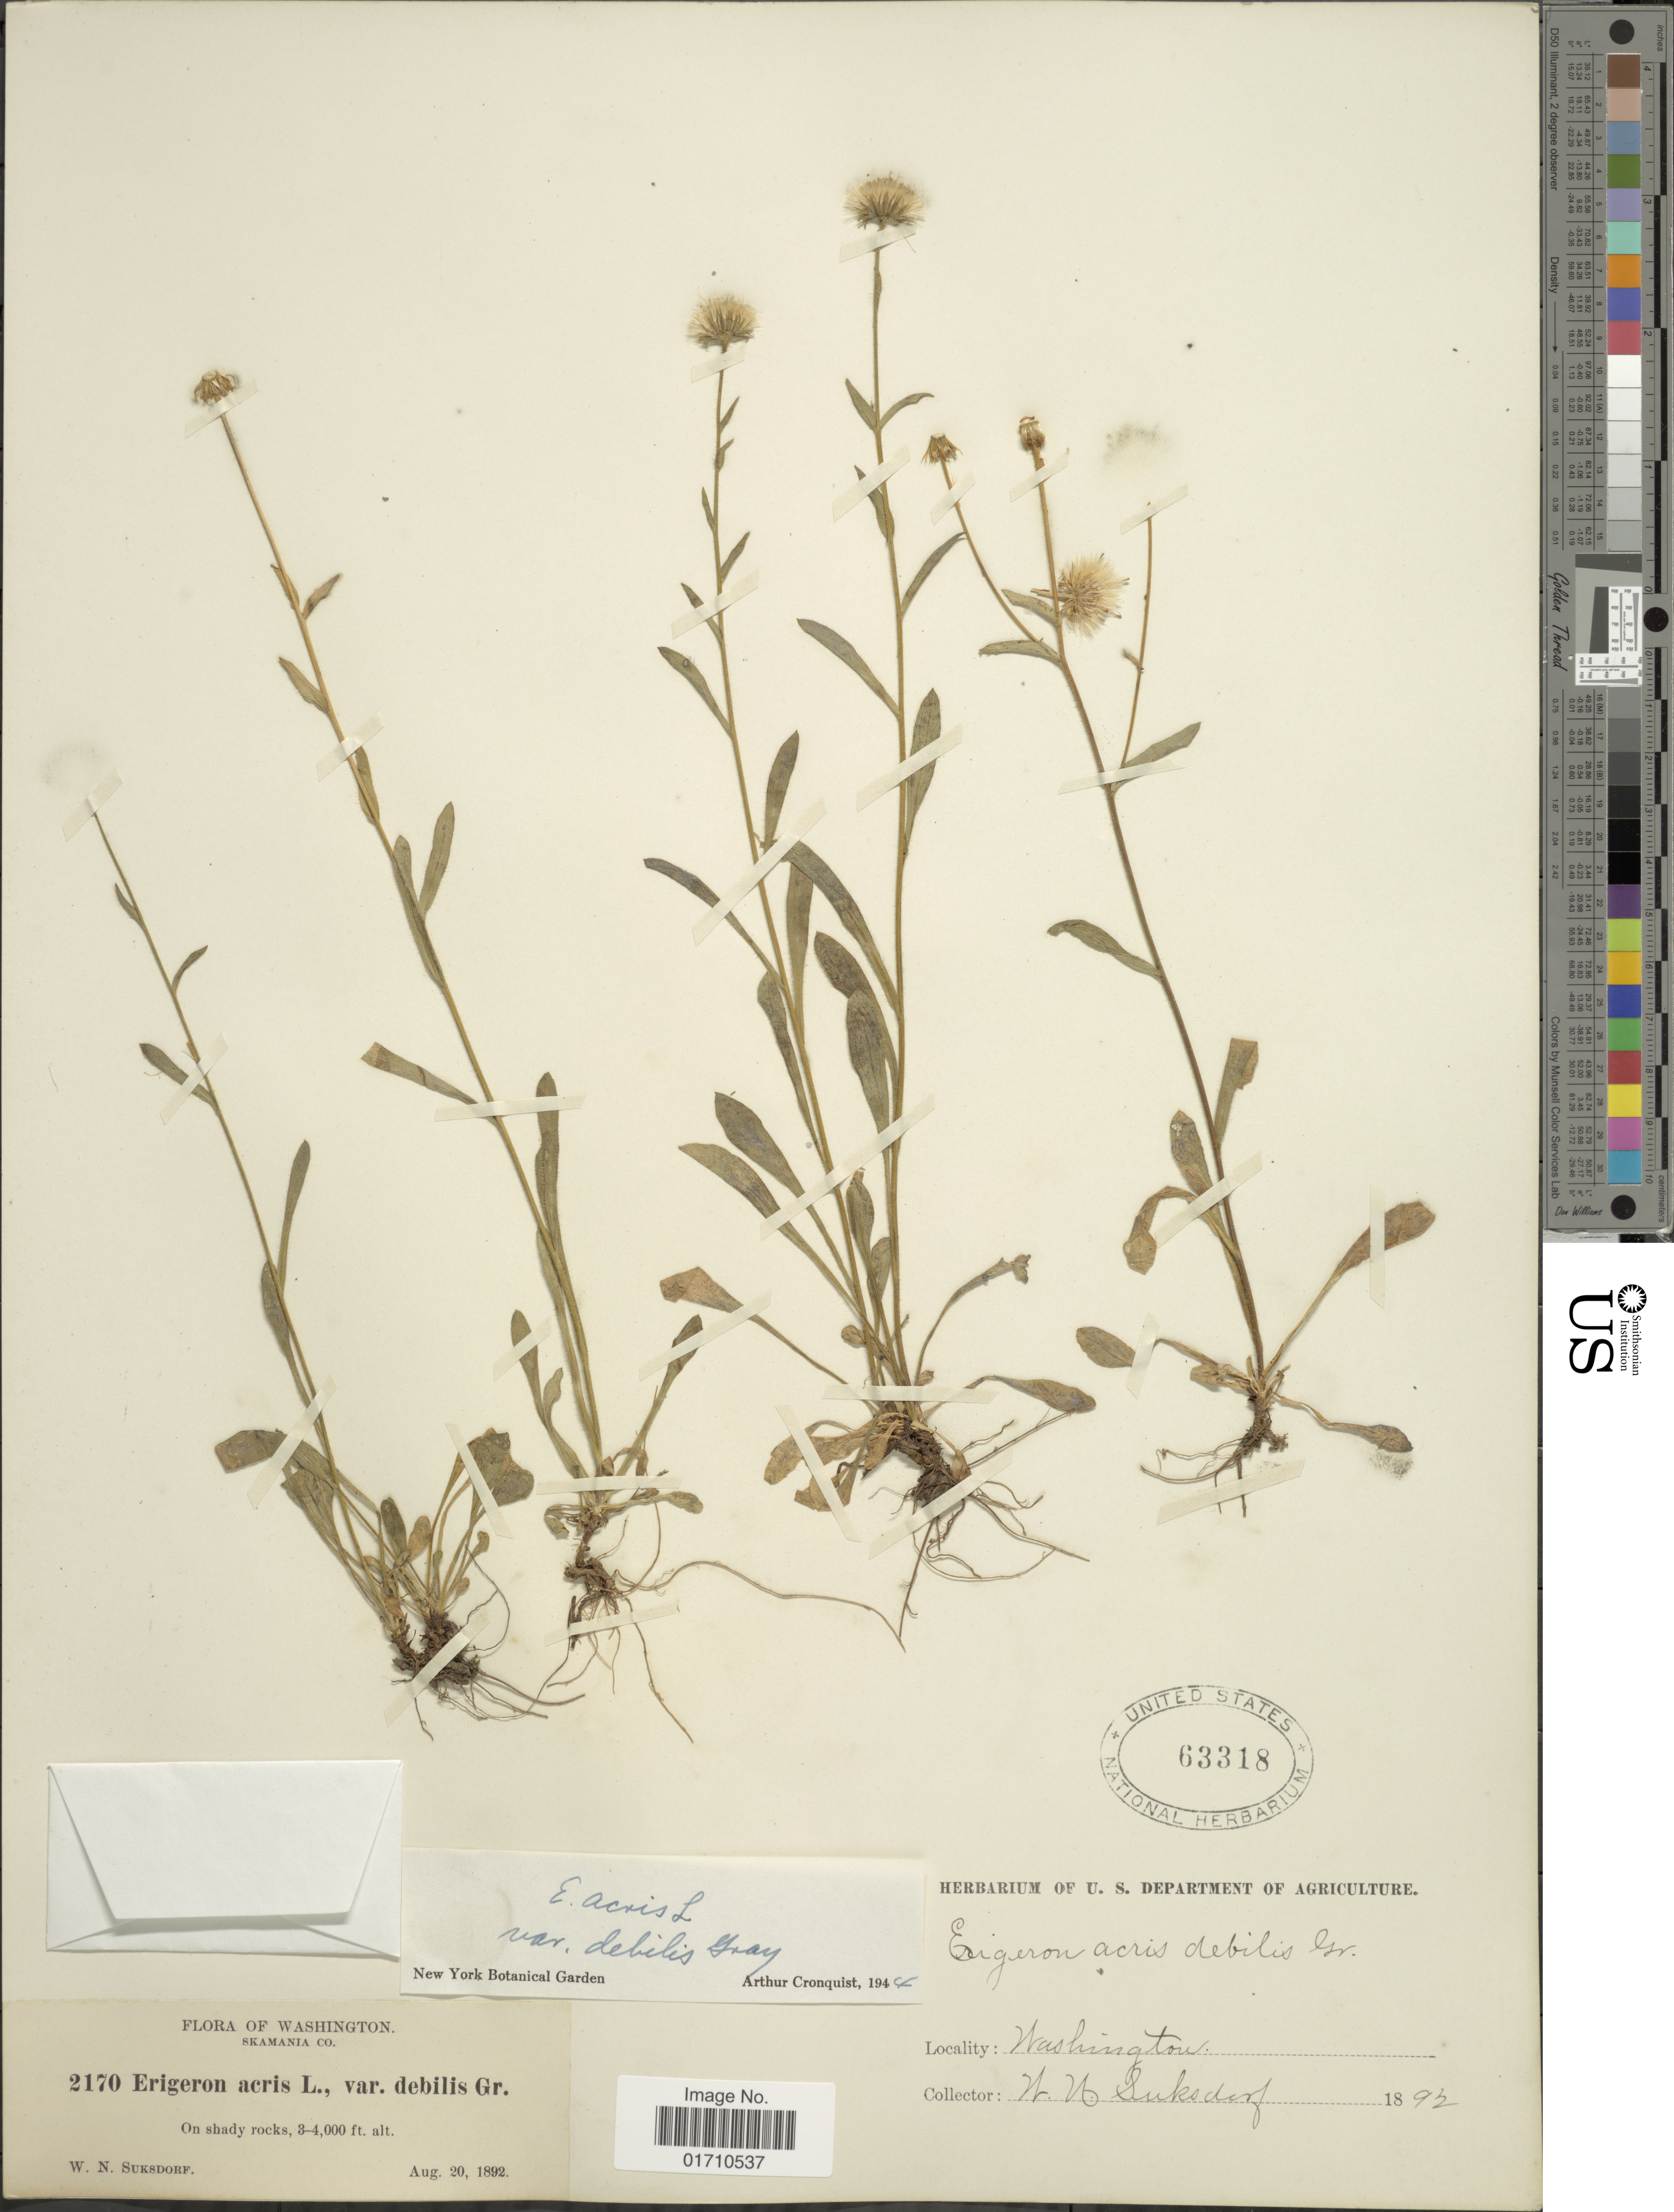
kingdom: Plantae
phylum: Tracheophyta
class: Magnoliopsida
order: Asterales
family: Asteraceae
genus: Erigeron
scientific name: Erigeron acris var. debilis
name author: A. Gray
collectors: W. N. Suksdorf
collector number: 2170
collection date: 1892-08-20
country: United States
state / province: Washington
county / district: Skamania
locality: Skamania Co, On shady rocks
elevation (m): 914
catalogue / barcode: US 63318